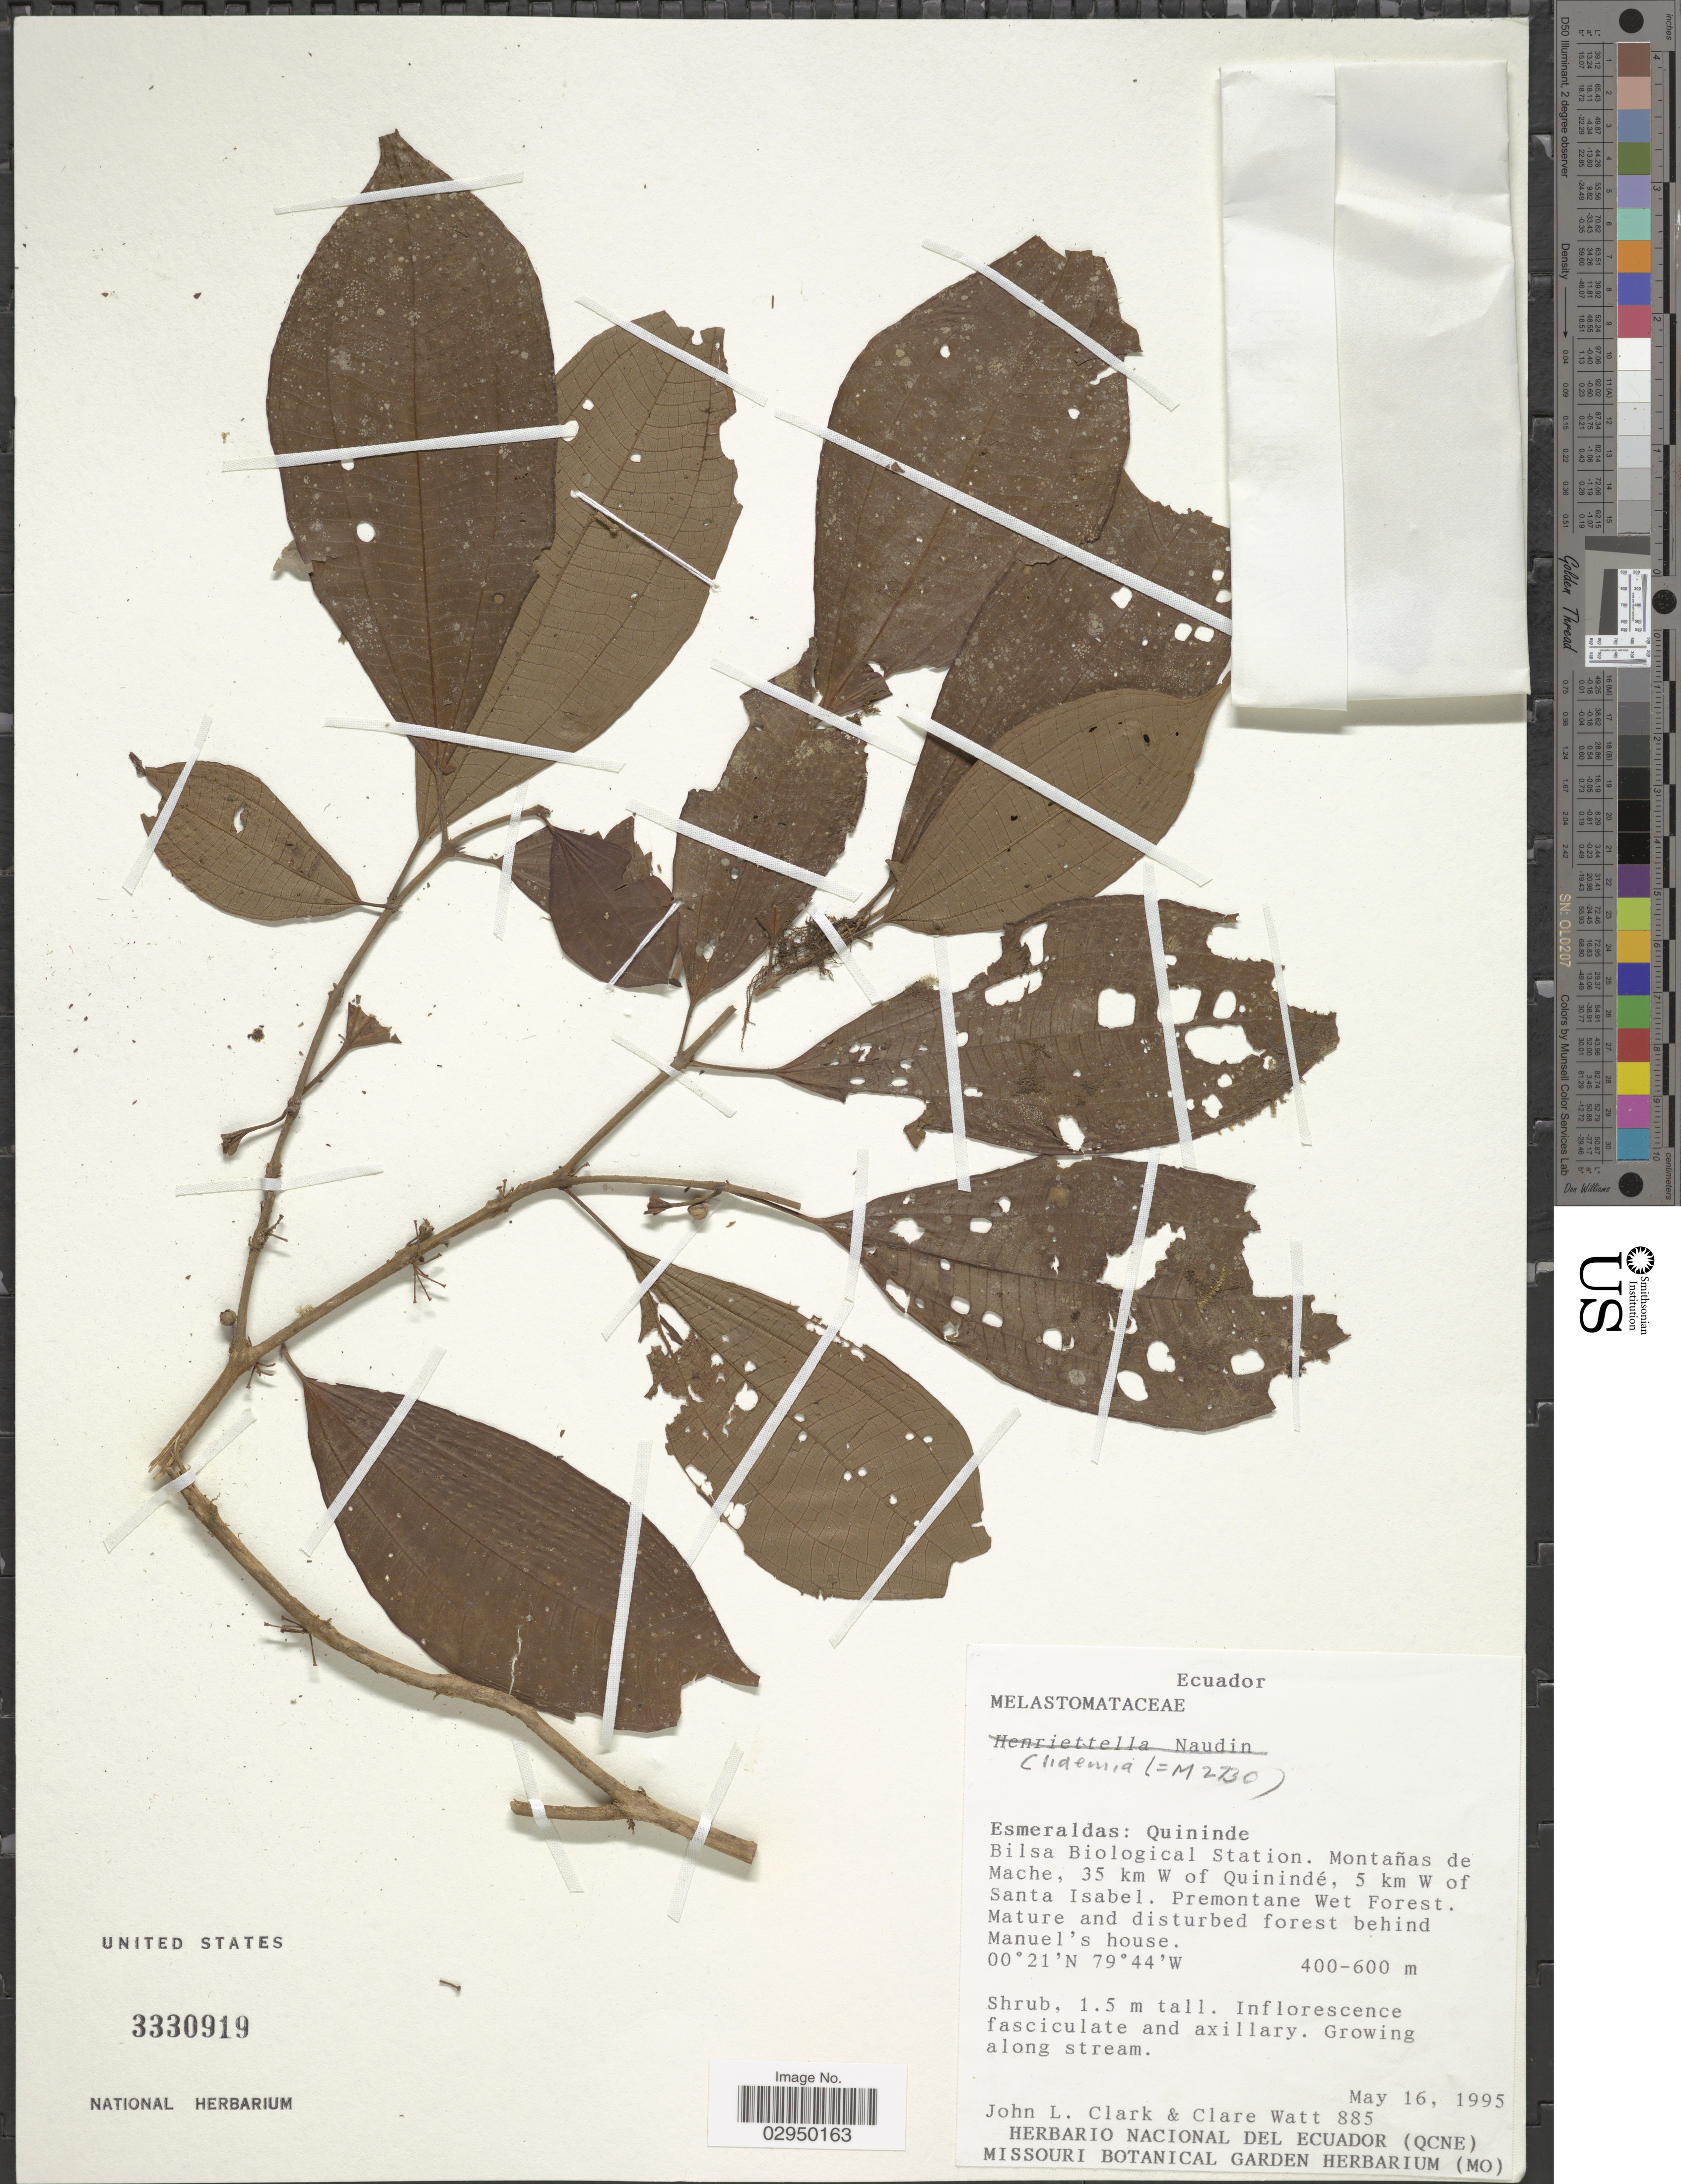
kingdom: Plantae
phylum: Tracheophyta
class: Magnoliopsida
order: Myrtales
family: Melastomataceae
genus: Clidemia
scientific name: Clidemia sp.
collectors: J. L. Clark & C. Watt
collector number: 885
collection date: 1995-05-16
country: Ecuador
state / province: Esmeraldas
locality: Quininde. Bilsa Biological Station. Montañas de Mache, 35 km W of Quinindé, 5 km W of Santa Isabel. Forest behind Manuel's house.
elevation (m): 400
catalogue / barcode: US 3330919